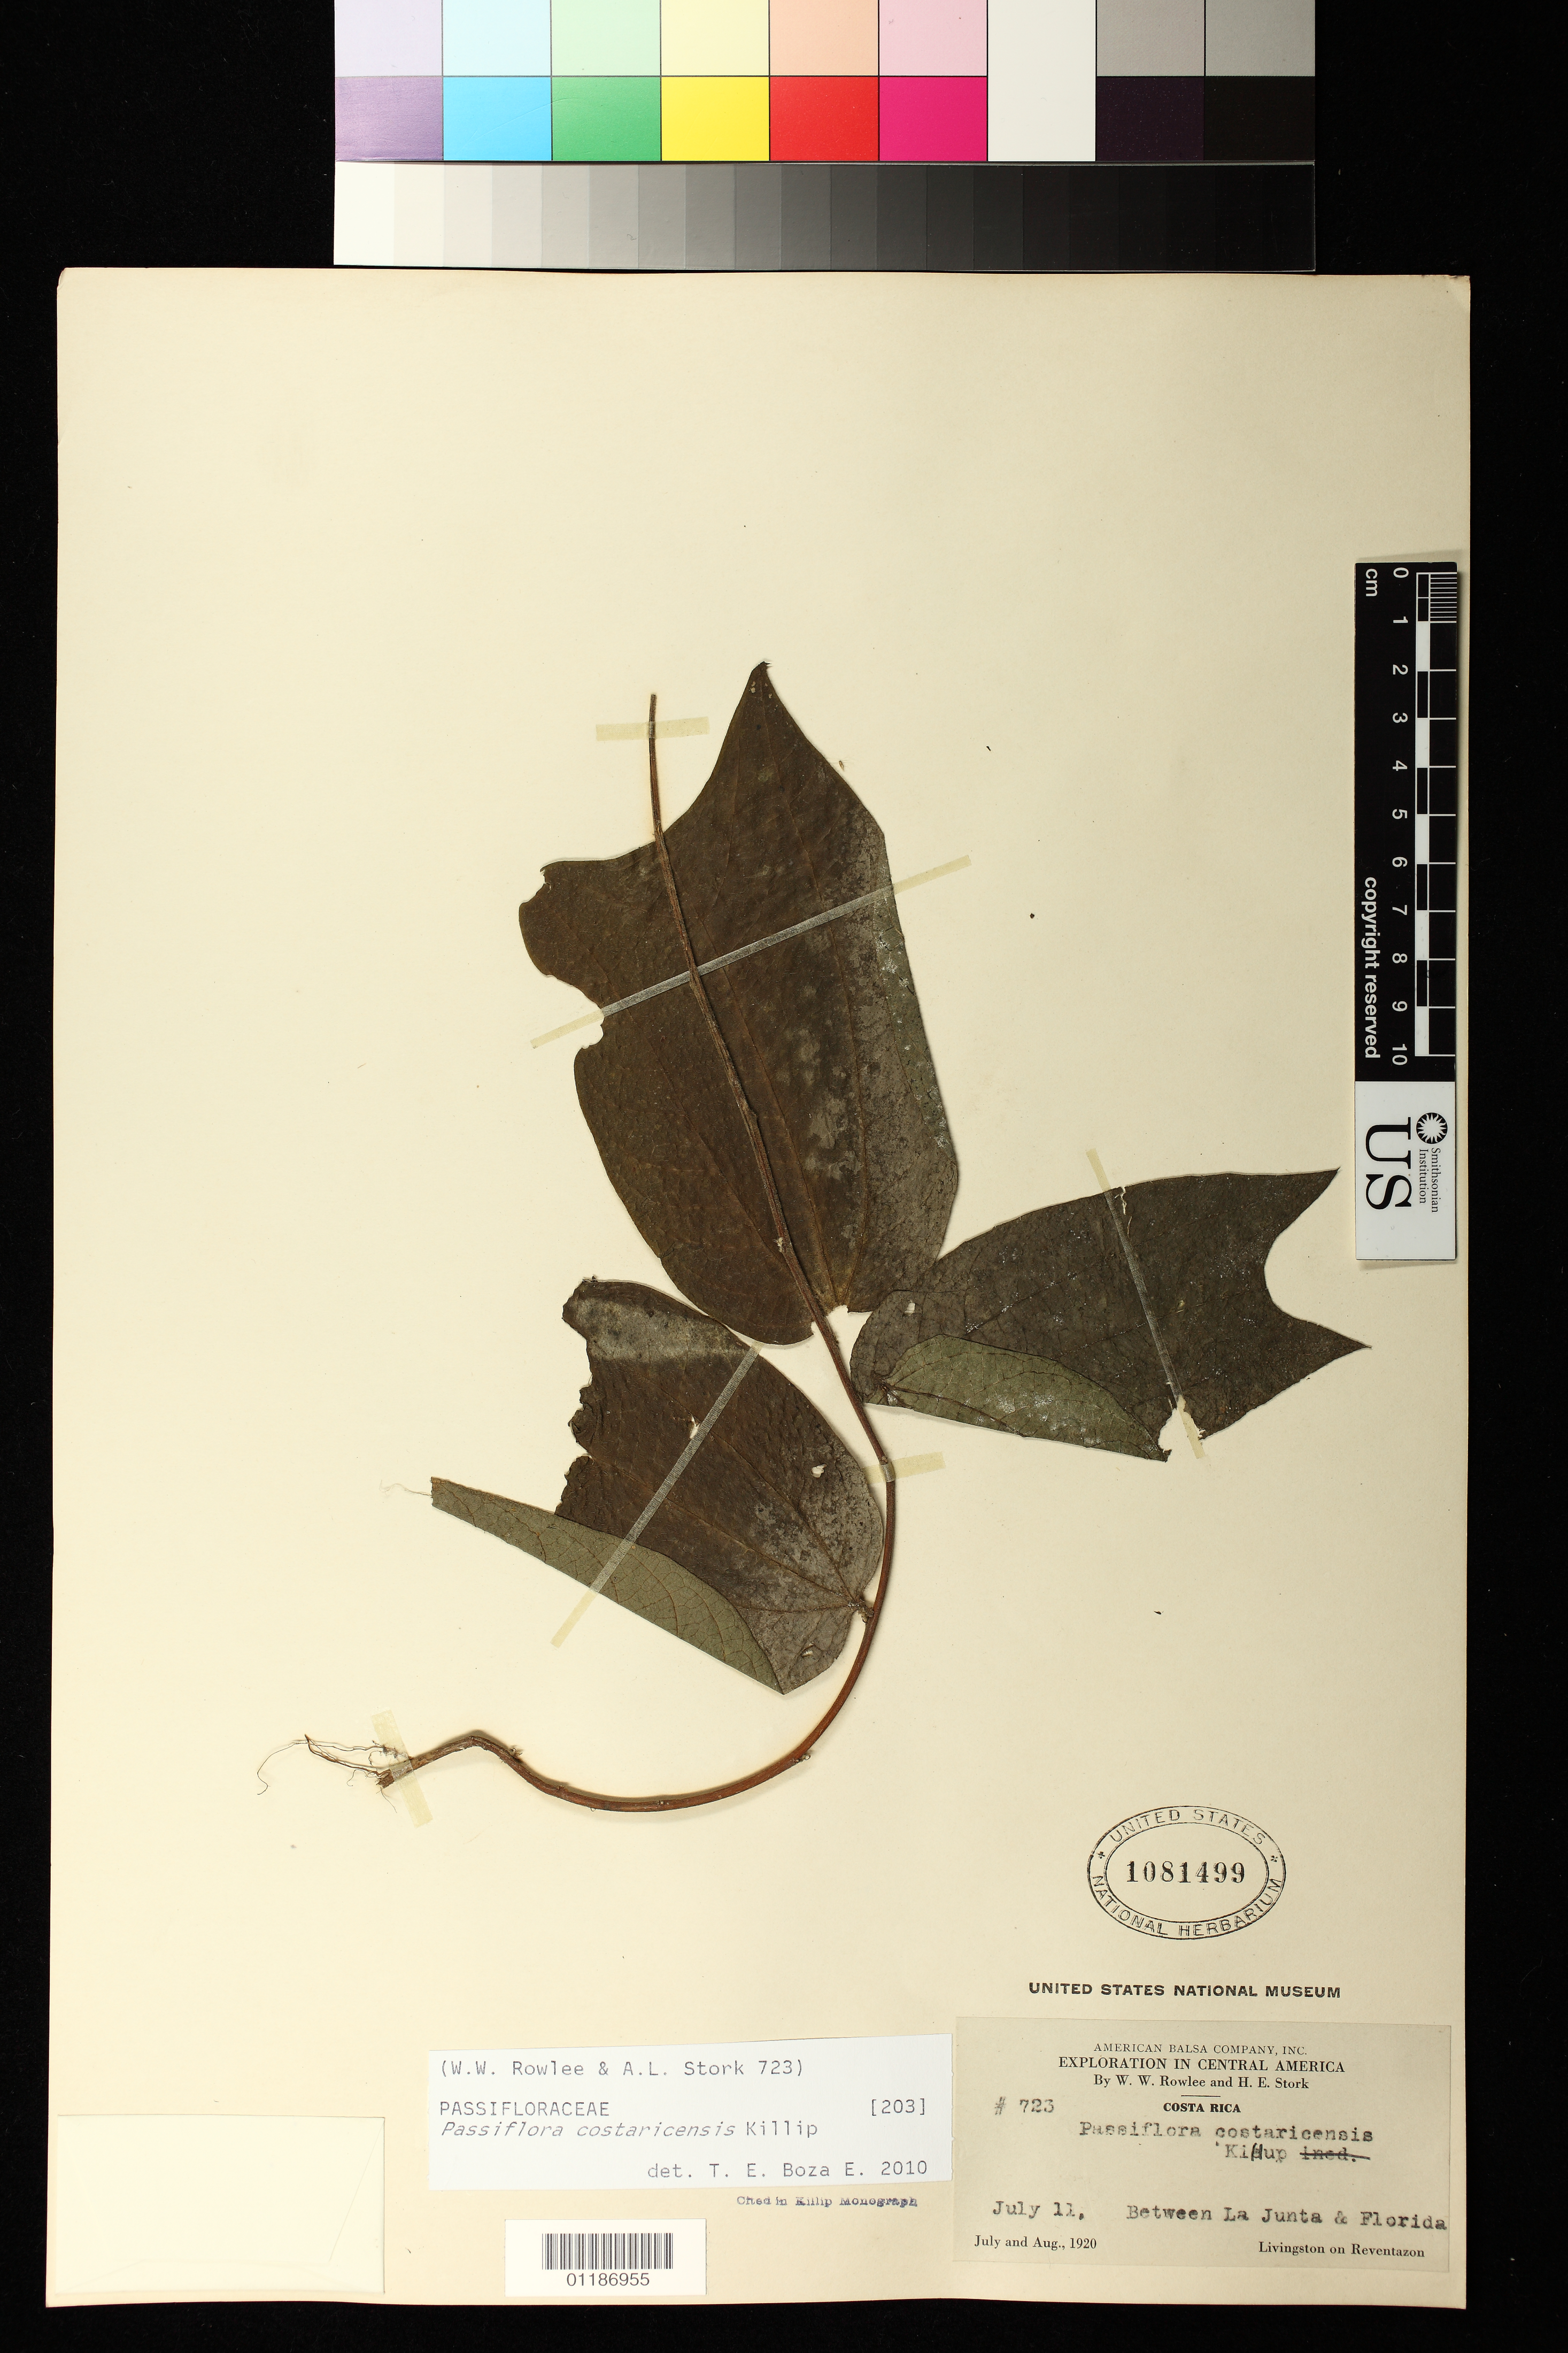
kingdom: Plantae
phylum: Tracheophyta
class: Magnoliopsida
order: Malpighiales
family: Passifloraceae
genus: Passiflora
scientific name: Passiflora costaricensis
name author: Killip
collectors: W. W. Rowlee & H. E. Stork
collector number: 723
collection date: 1920-07-11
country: Costa Rica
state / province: Limón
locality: Between La Junta & Florida. Livingston on [Rio] Reventazon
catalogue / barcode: US 1081499